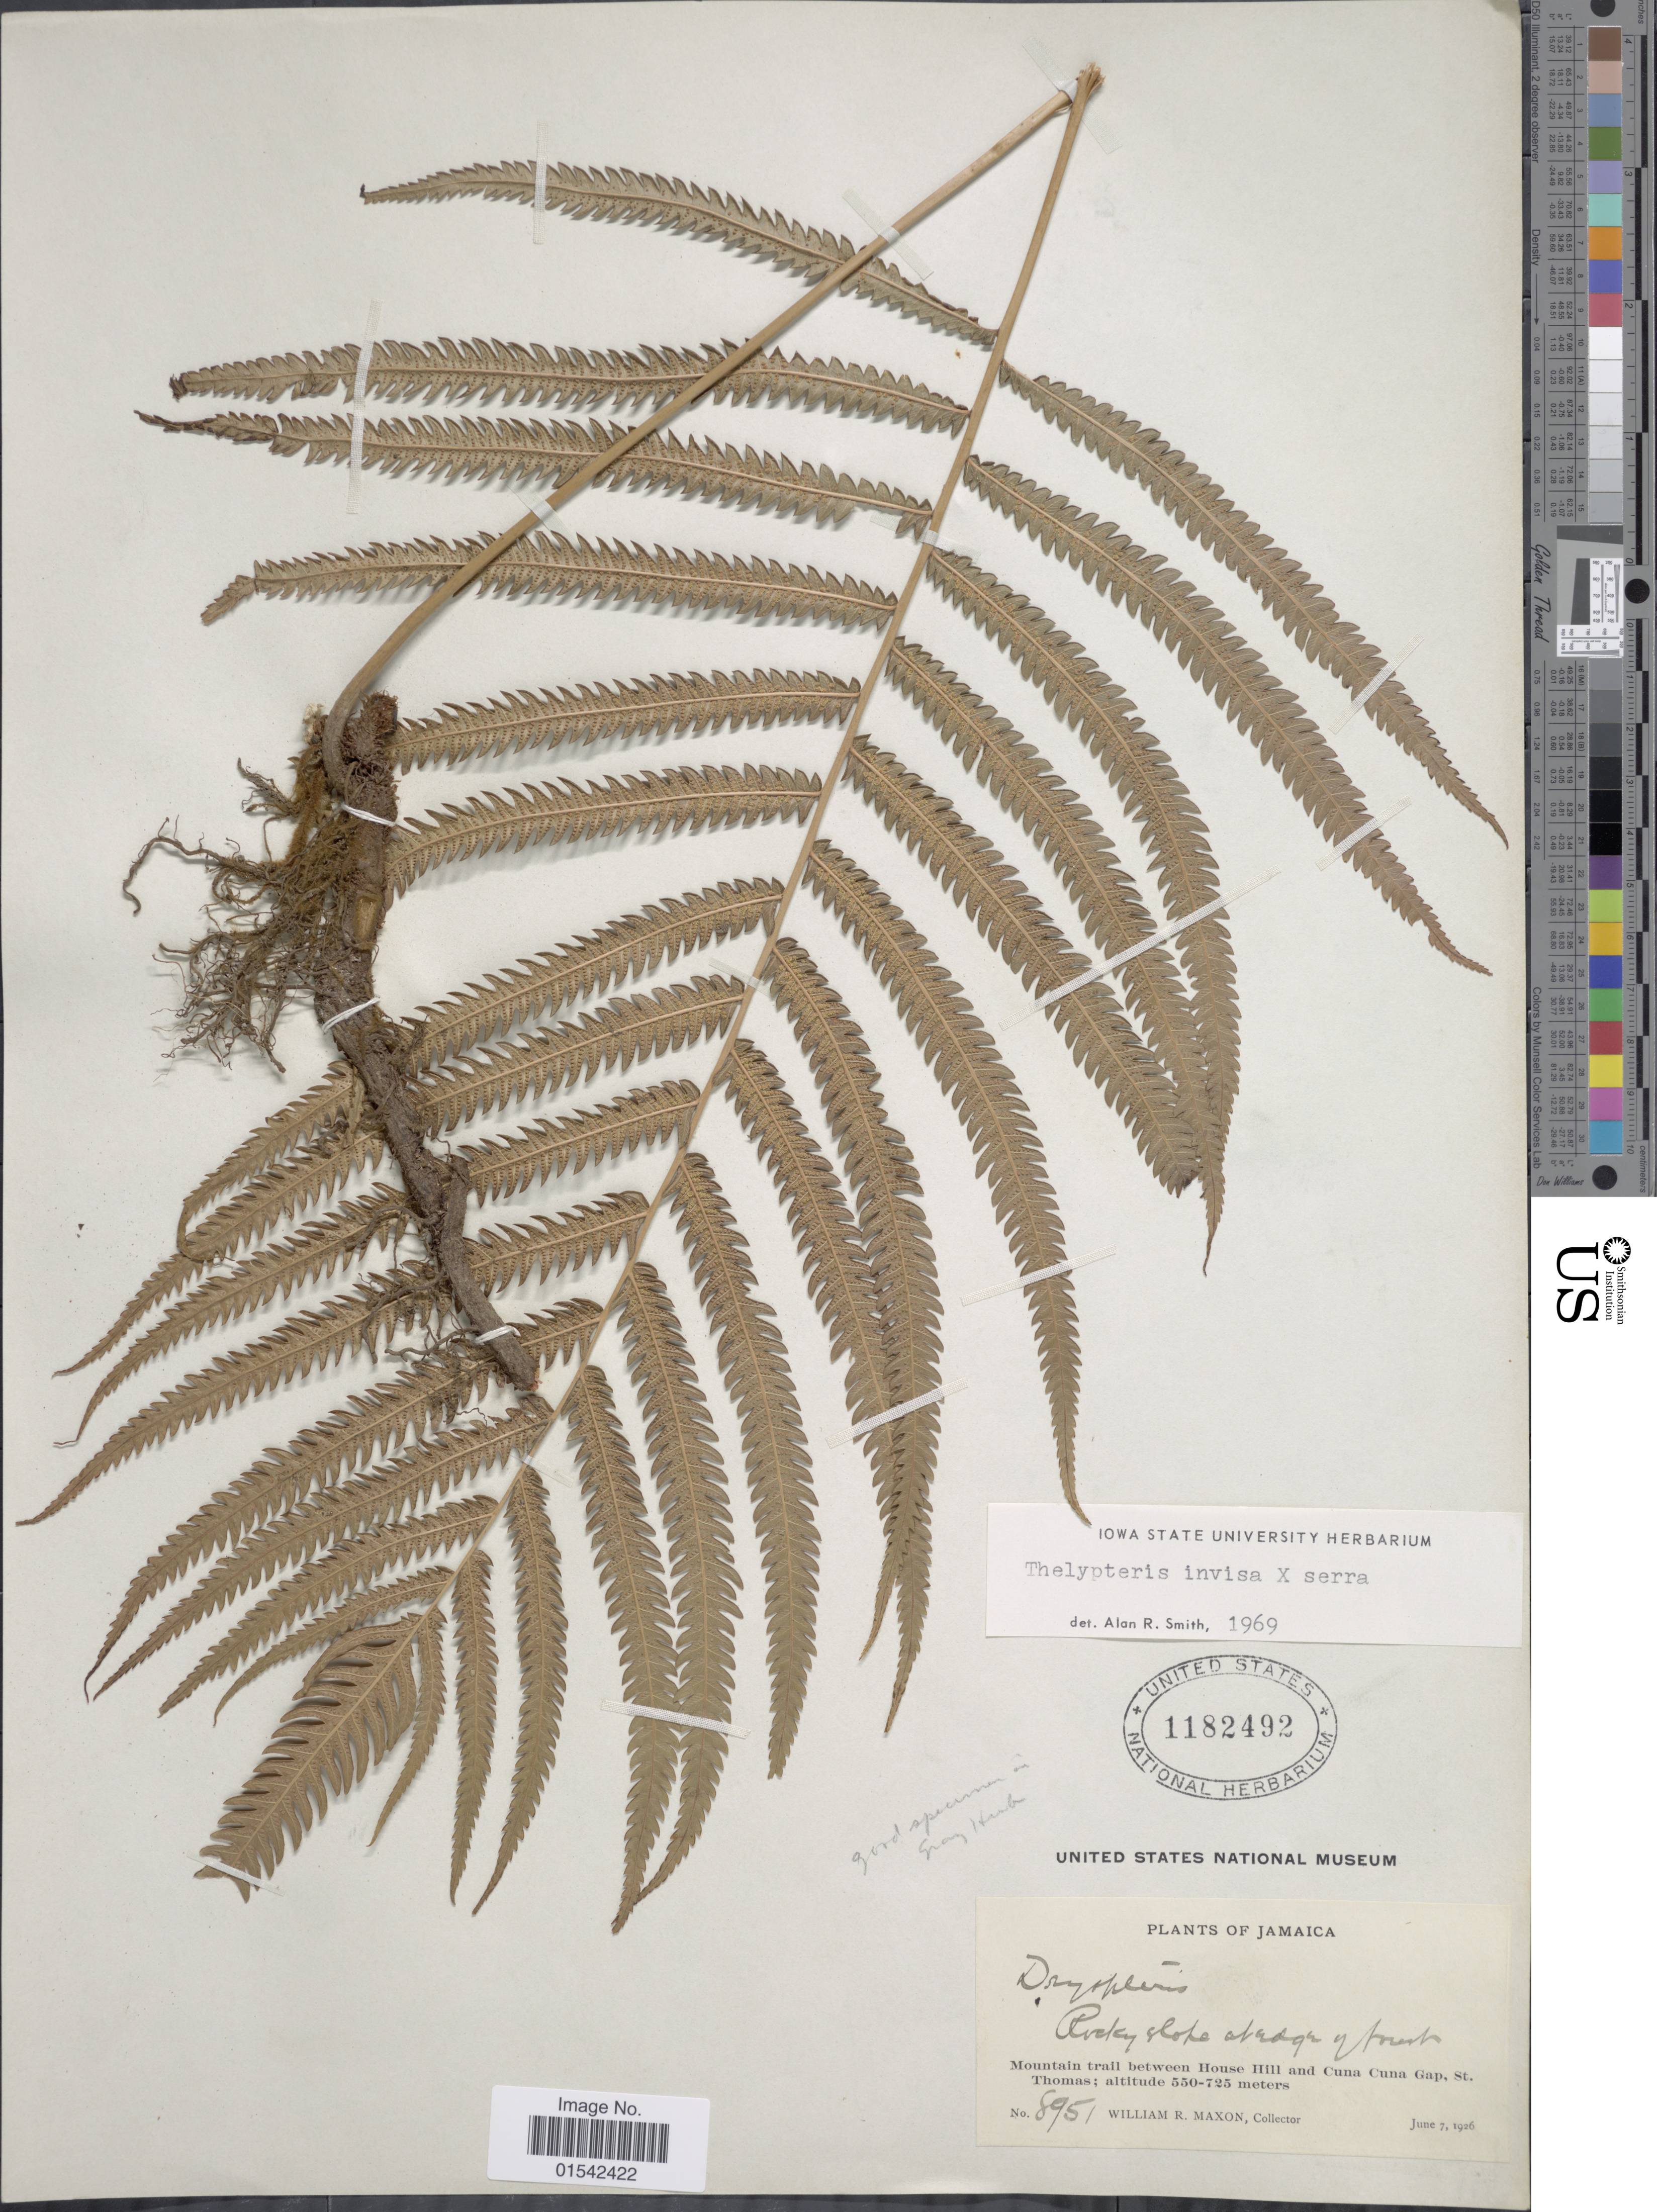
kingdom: Plantae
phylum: Tracheophyta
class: Polypodiopsida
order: Polypodiales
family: Thelypteridaceae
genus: Cyclosorus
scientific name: x C. serra (Sw.) Farw.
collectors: W. R. Maxon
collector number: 8951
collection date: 1926-06-07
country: Jamaica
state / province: Saint Thomas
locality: Mountain trail between House Hill and Cuna Cuna Gap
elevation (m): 550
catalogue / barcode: US 1182492